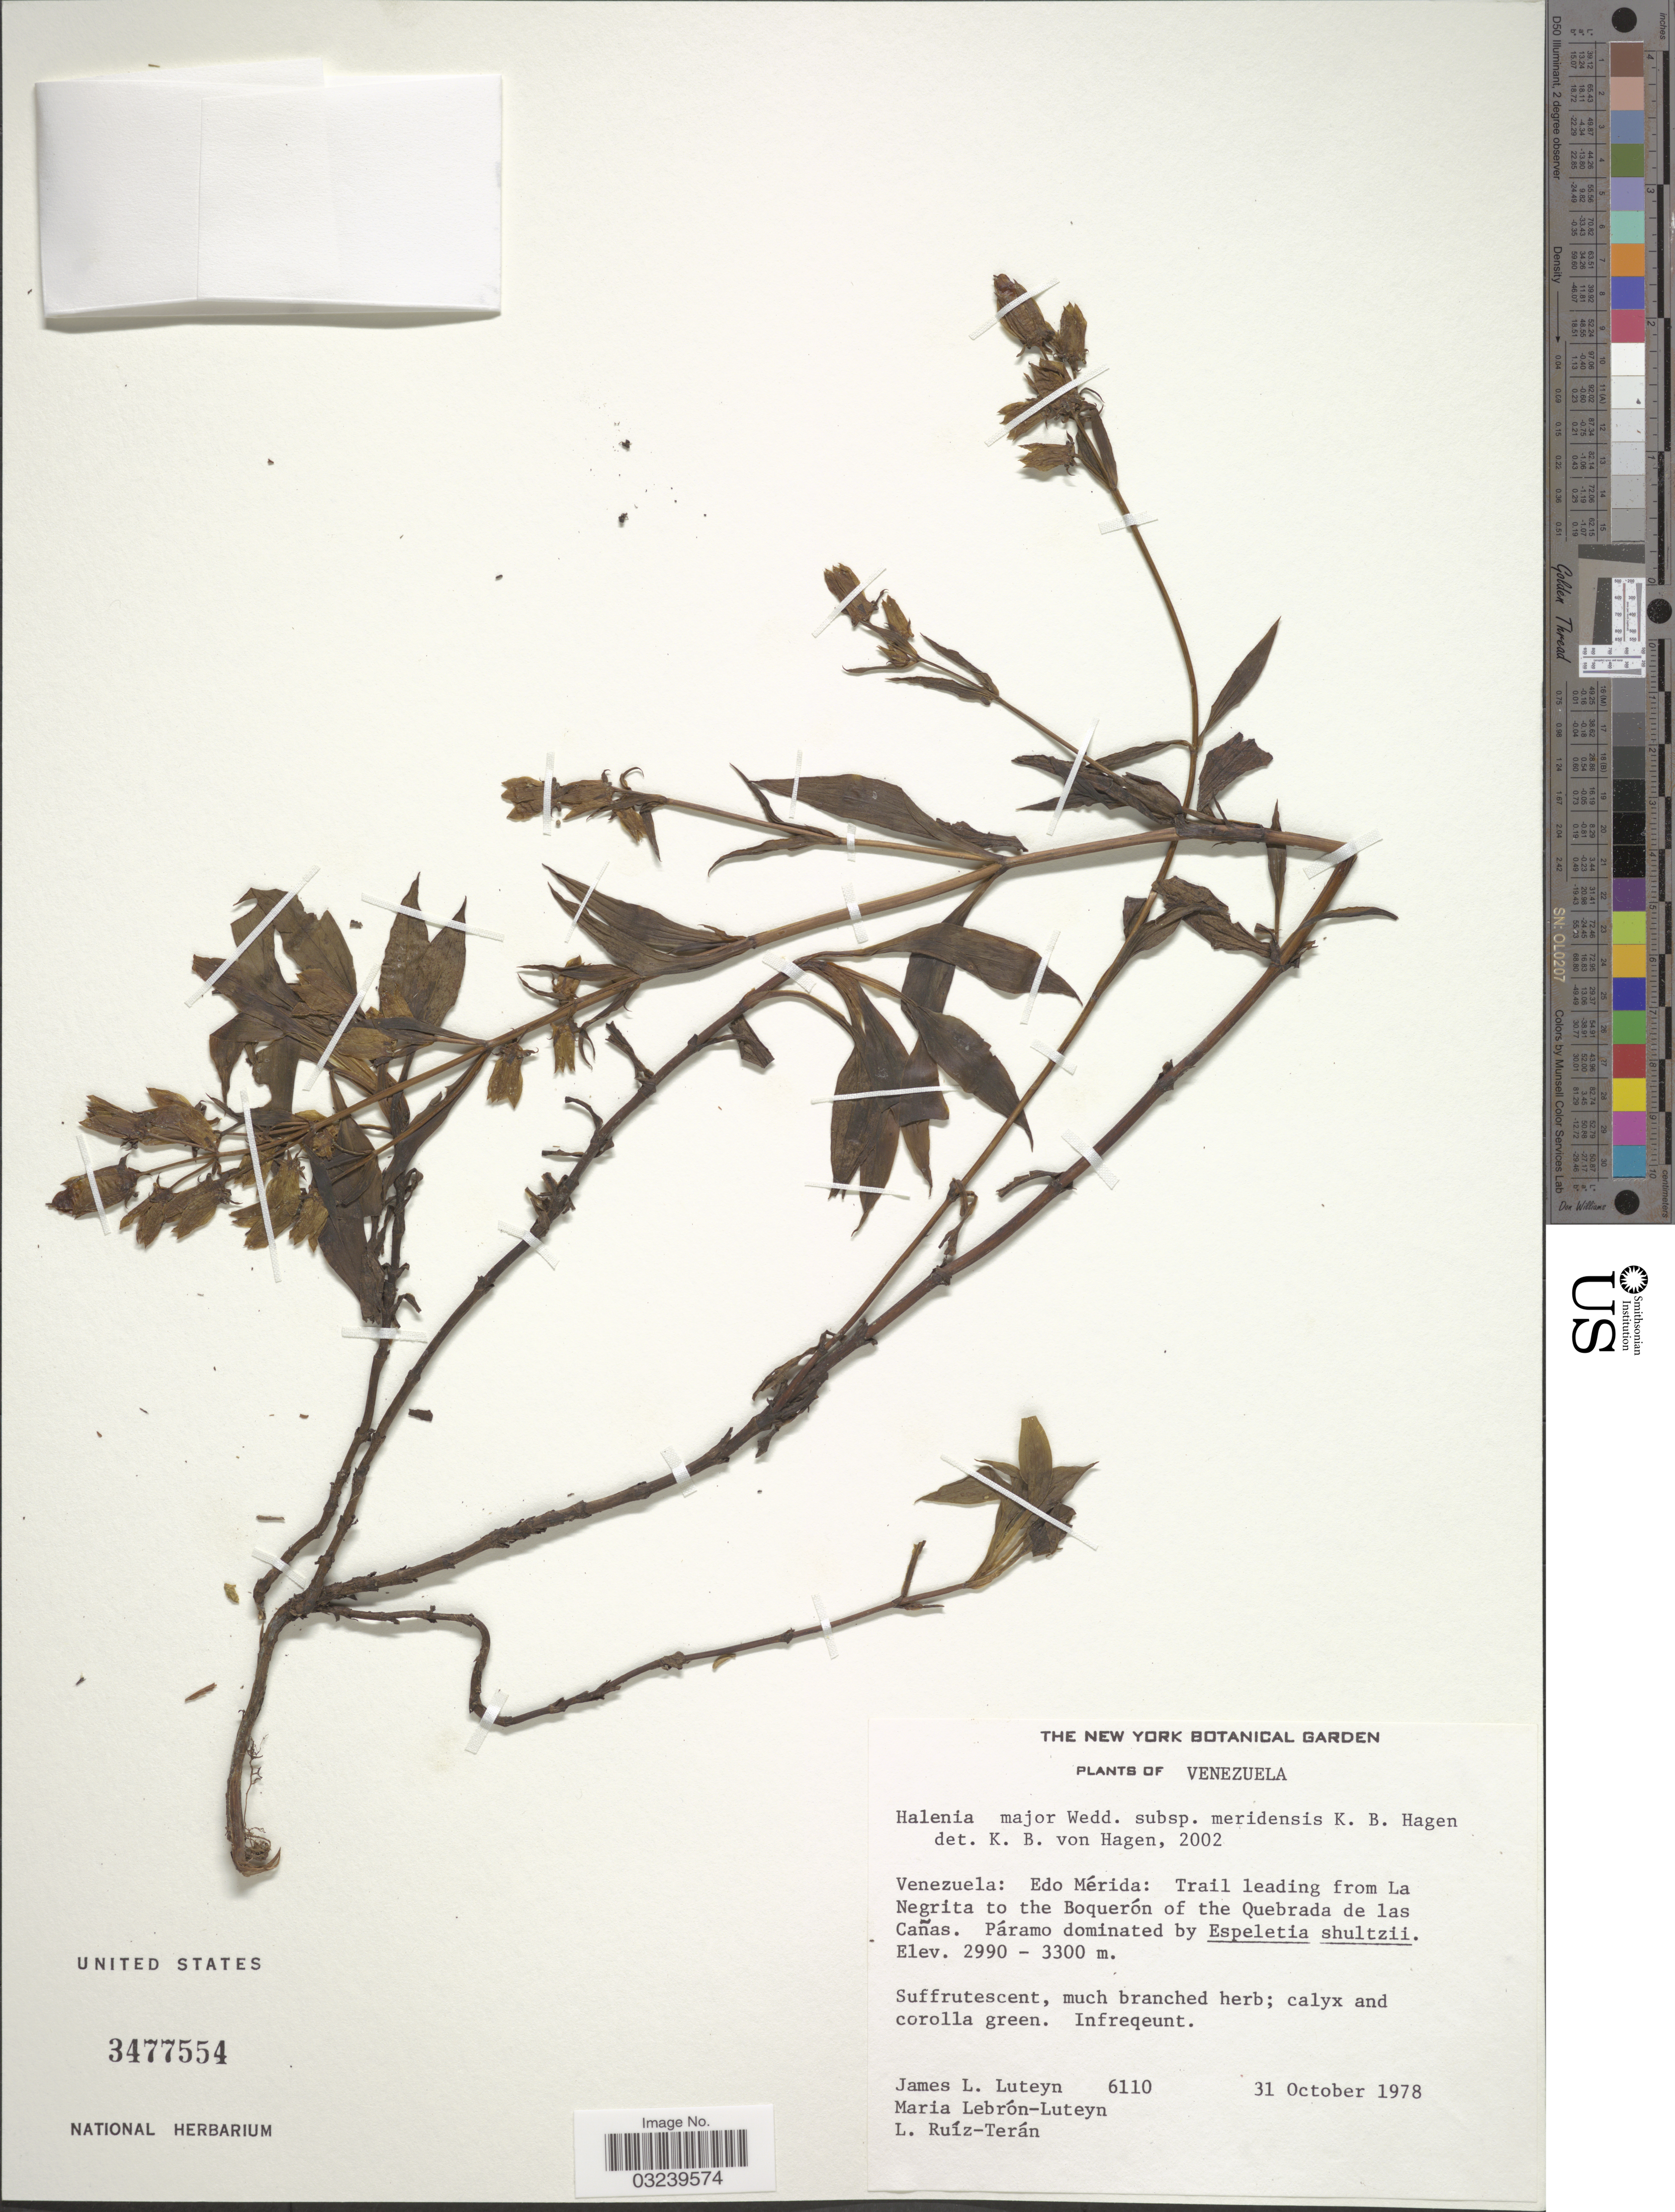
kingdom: Plantae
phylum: Tracheophyta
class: Magnoliopsida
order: Gentianales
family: Gentianaceae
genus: Halenia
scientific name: Halenia major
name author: Wedd.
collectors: J. Luteyn, M. L. Lebrón-Luteyn & L. E. Ruíz-Terán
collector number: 6110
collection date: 1978-10-31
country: Venezuela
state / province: Mérida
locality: Trail leading from La Negrita to the Boquerón of the Quebrada de las Cañas.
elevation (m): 2990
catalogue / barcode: US 3477554